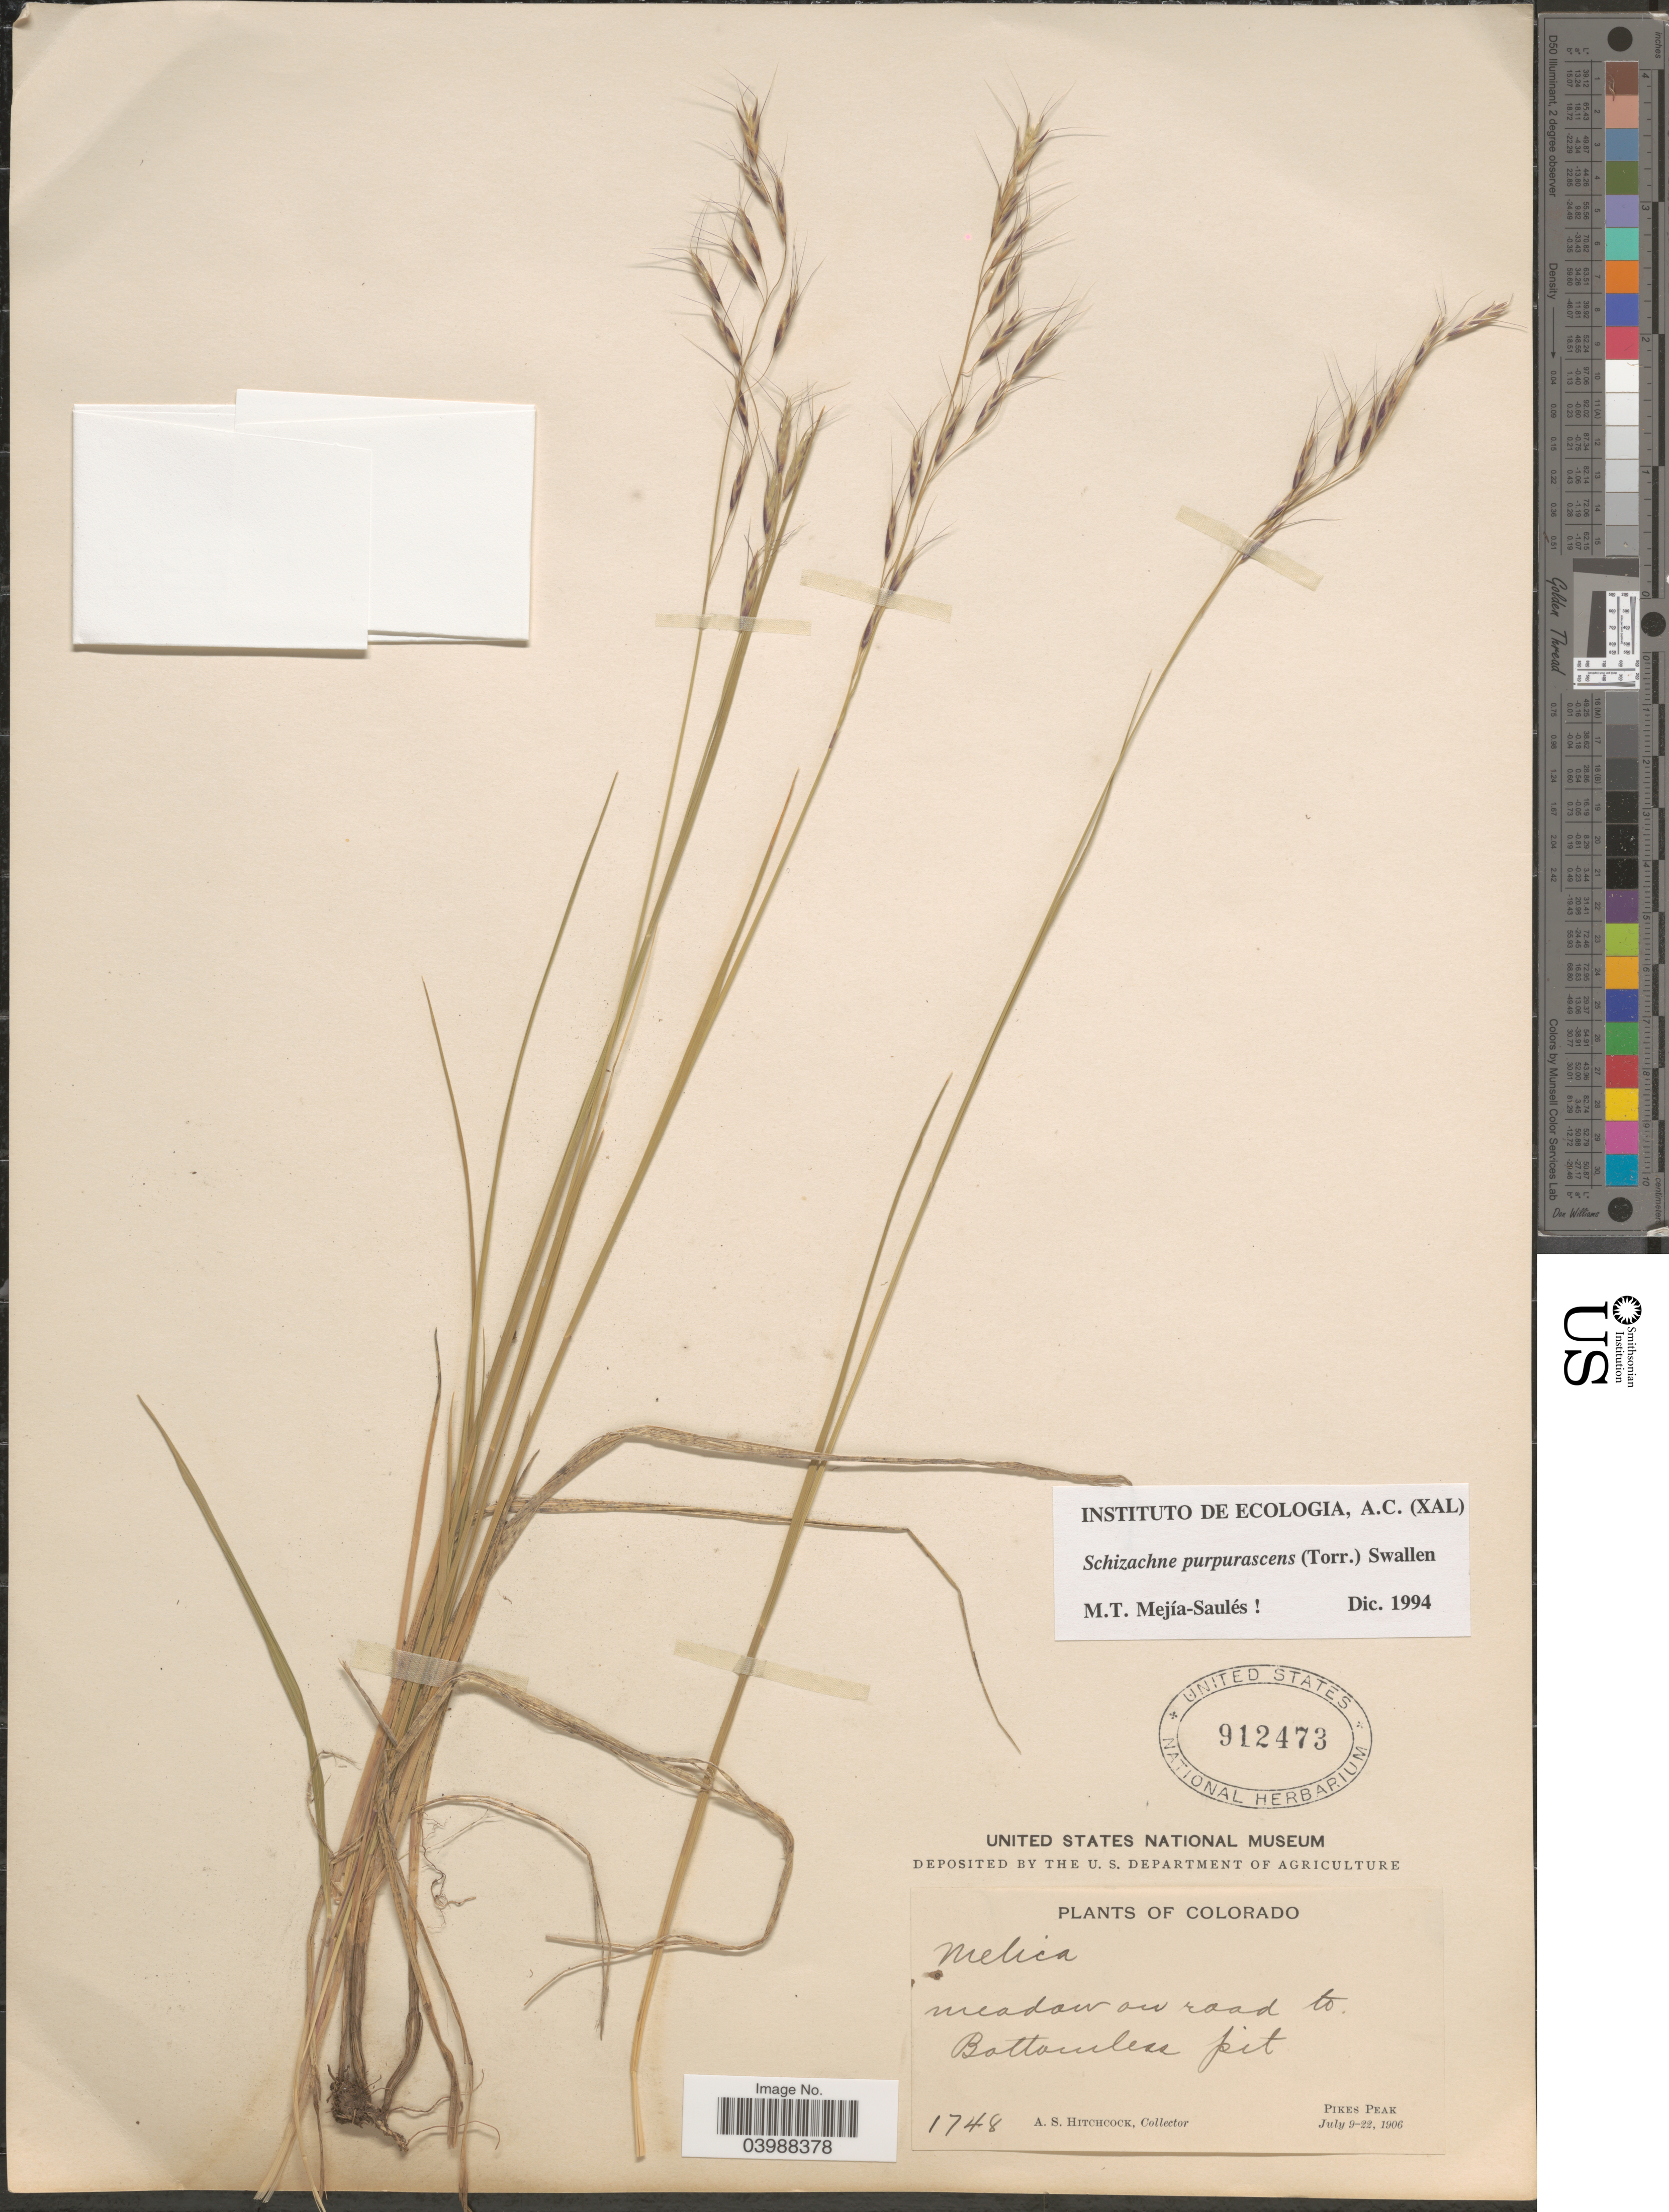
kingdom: Plantae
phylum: Tracheophyta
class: Liliopsida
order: Poales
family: Poaceae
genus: Schizachne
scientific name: Schizachne purpurascens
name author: (Torr.) Swallen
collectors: A. S. Hitchcock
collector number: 1748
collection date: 1906-07-09/1906-07-22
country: United States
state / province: Colorado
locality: Meadow on road to Bottomless pit. Pikes Peak.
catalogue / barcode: US 912473